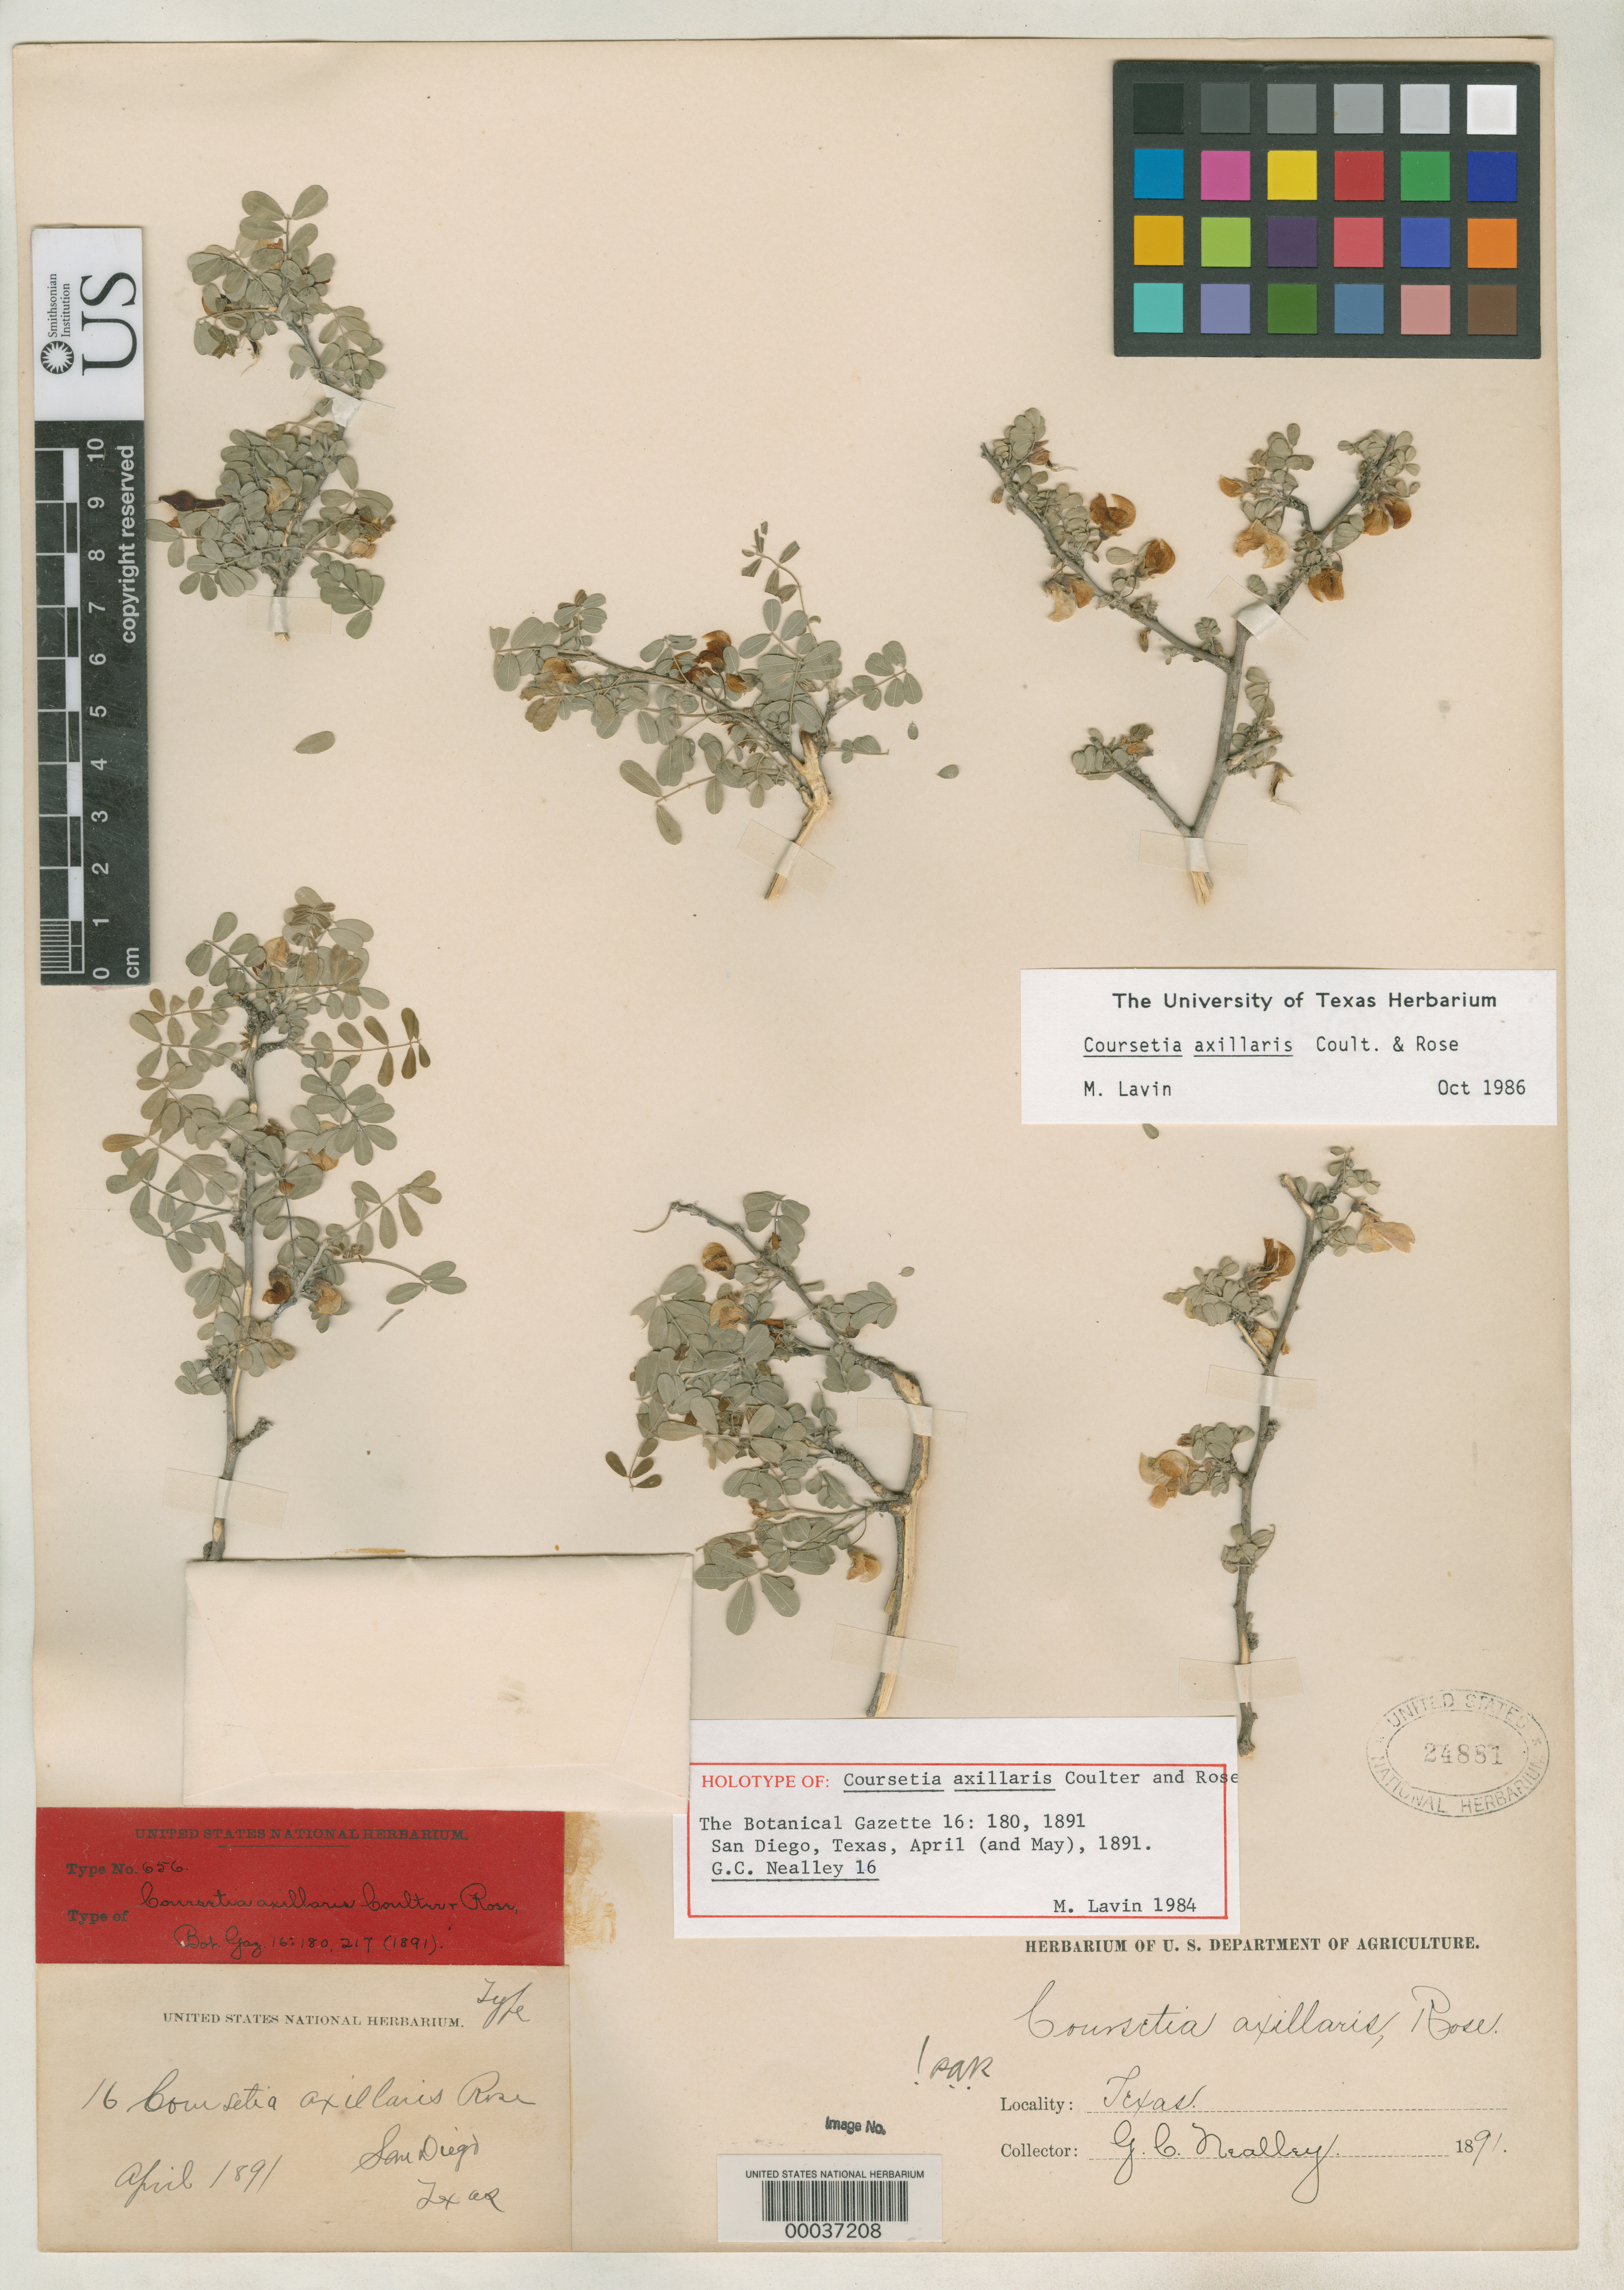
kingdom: Plantae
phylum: Tracheophyta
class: Magnoliopsida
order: Fabales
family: Fabaceae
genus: Coursetia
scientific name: Coursetia axillaris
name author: J.M. Coult. & Rose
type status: Isotype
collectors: G. C. Nealley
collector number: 16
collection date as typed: Apr 1891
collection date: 1891-04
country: United States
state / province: Texas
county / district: Duval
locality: San Diego.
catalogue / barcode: US 24881